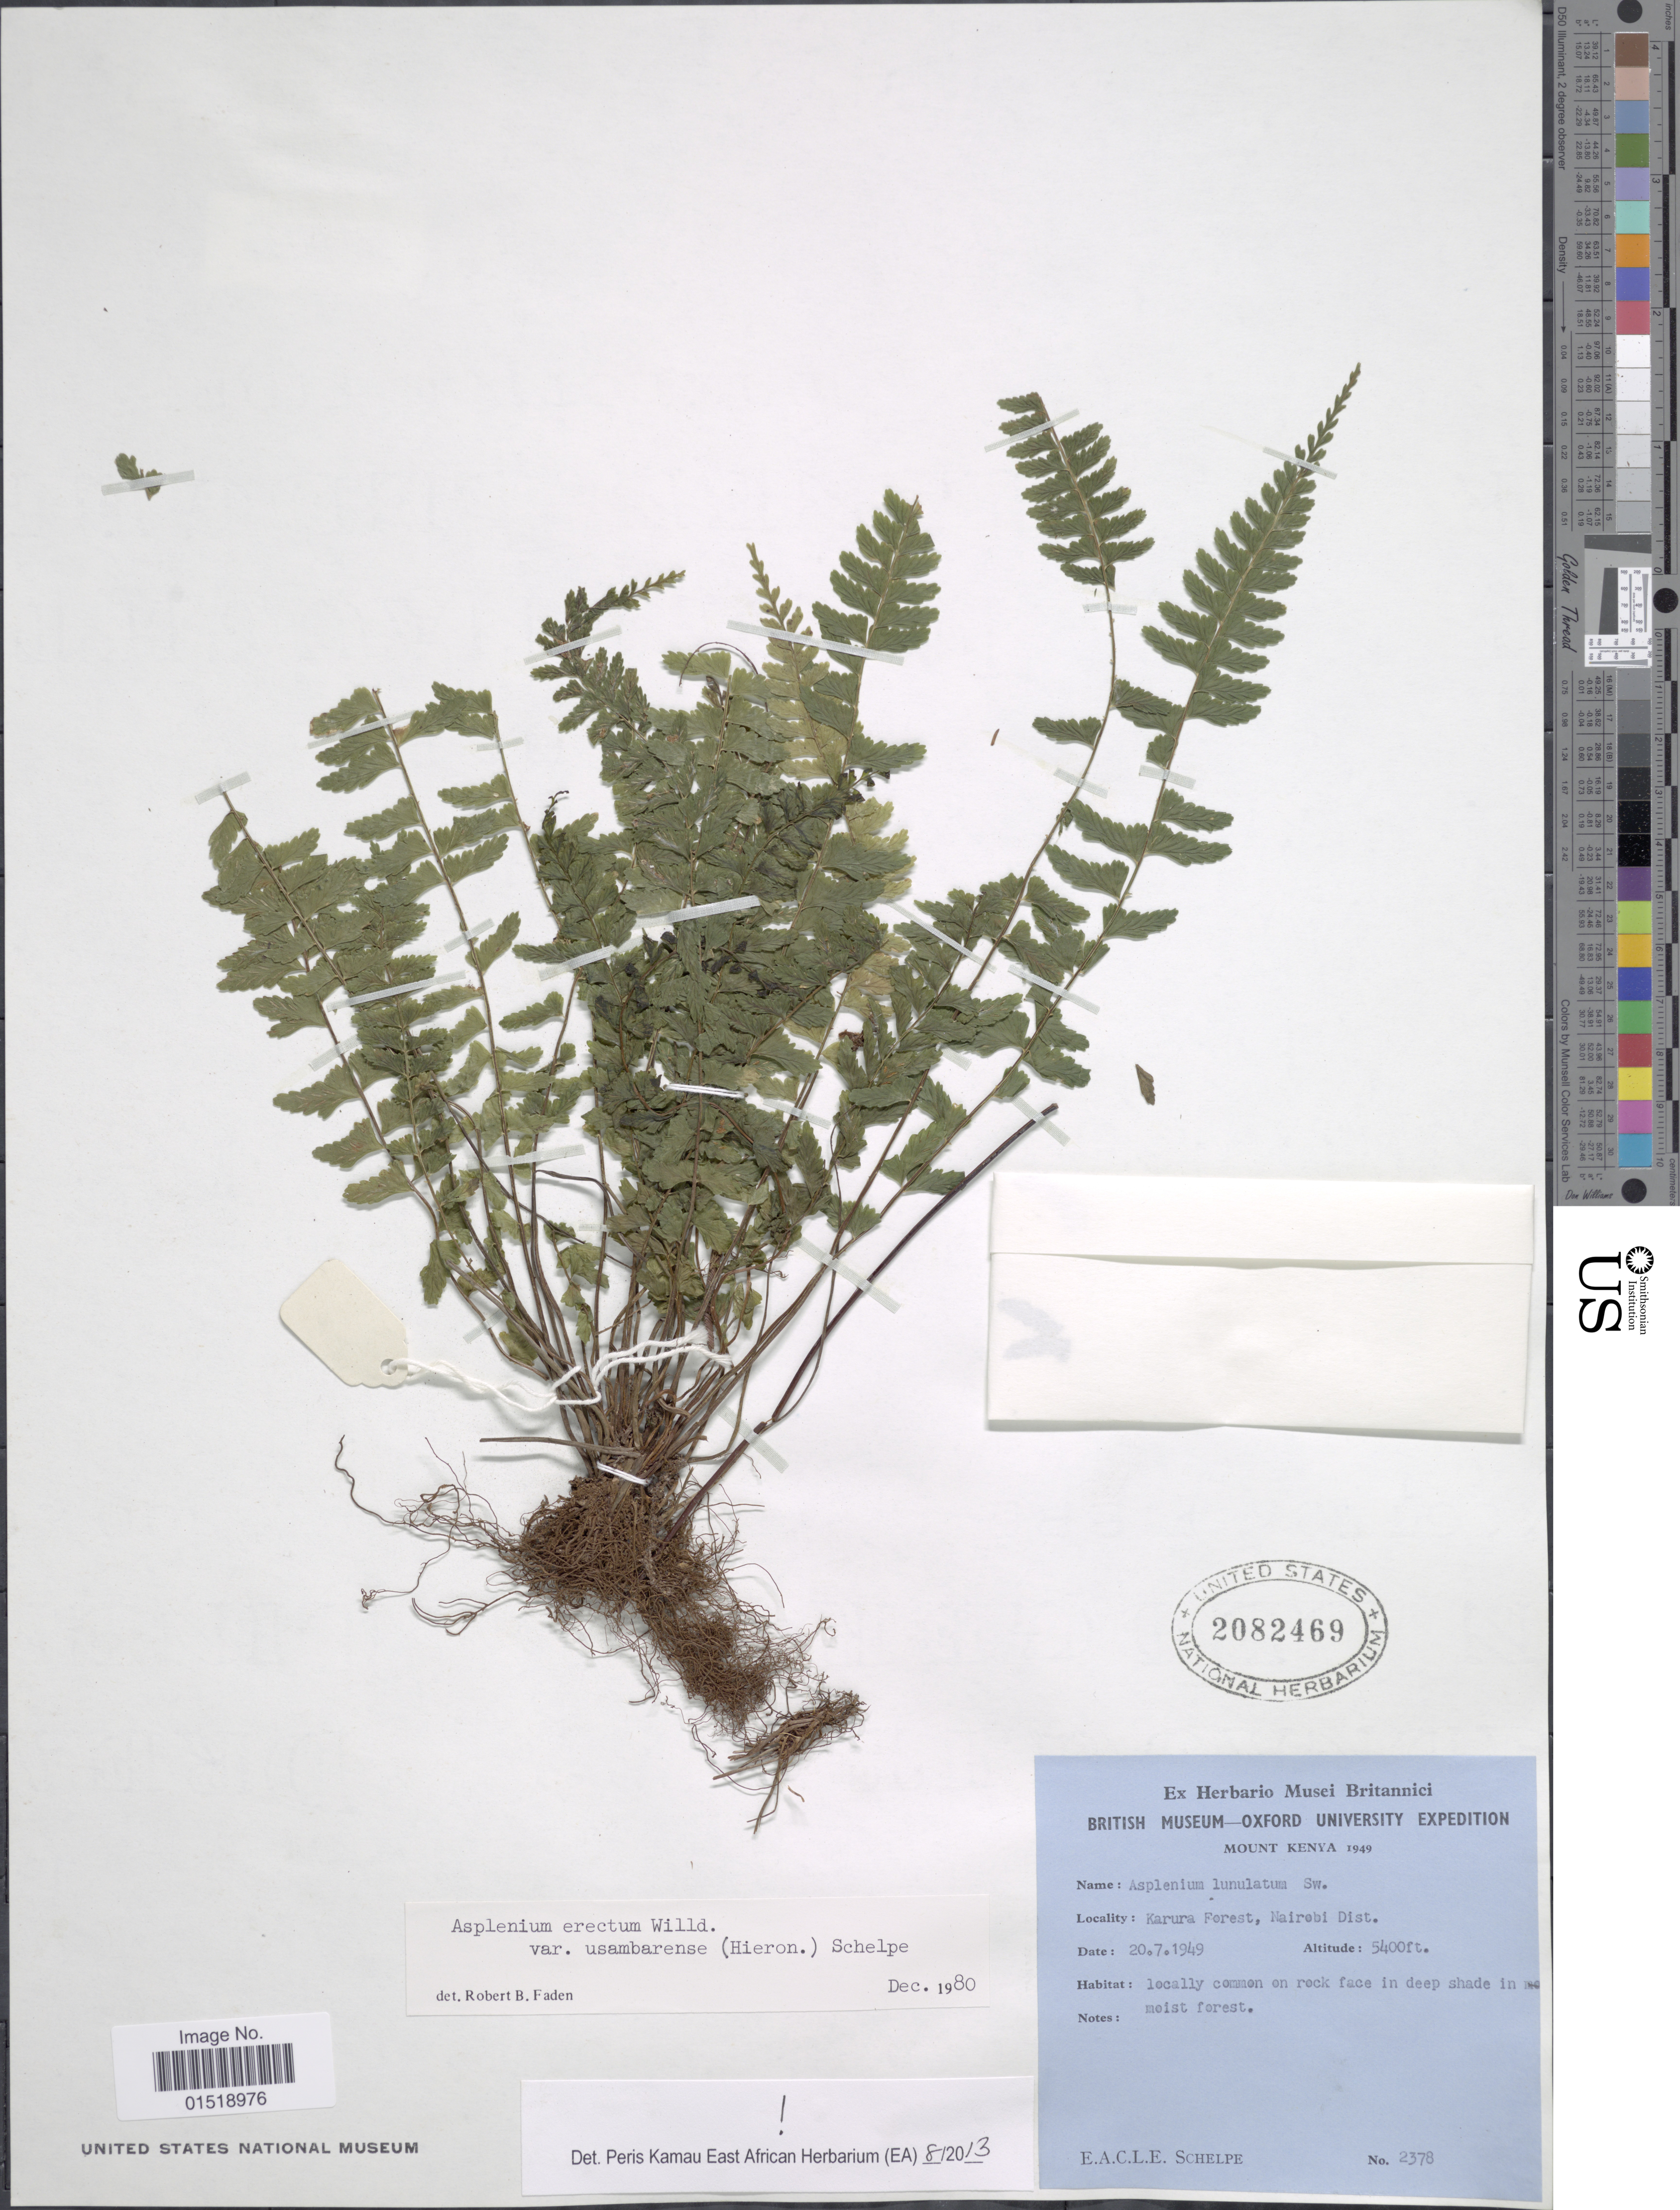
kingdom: Plantae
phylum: Tracheophyta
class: Polypodiopsida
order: Polypodiales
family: Aspleniaceae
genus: Asplenium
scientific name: Asplenium erectum var. usambarense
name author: (Hieron.) Schelpe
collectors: E. A. C. L. E. Schelpe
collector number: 2378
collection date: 1949-07-20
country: Kenya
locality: Mount Kenya. Karura Forest, Nairobi Dist.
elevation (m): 1646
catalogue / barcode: US 2082469